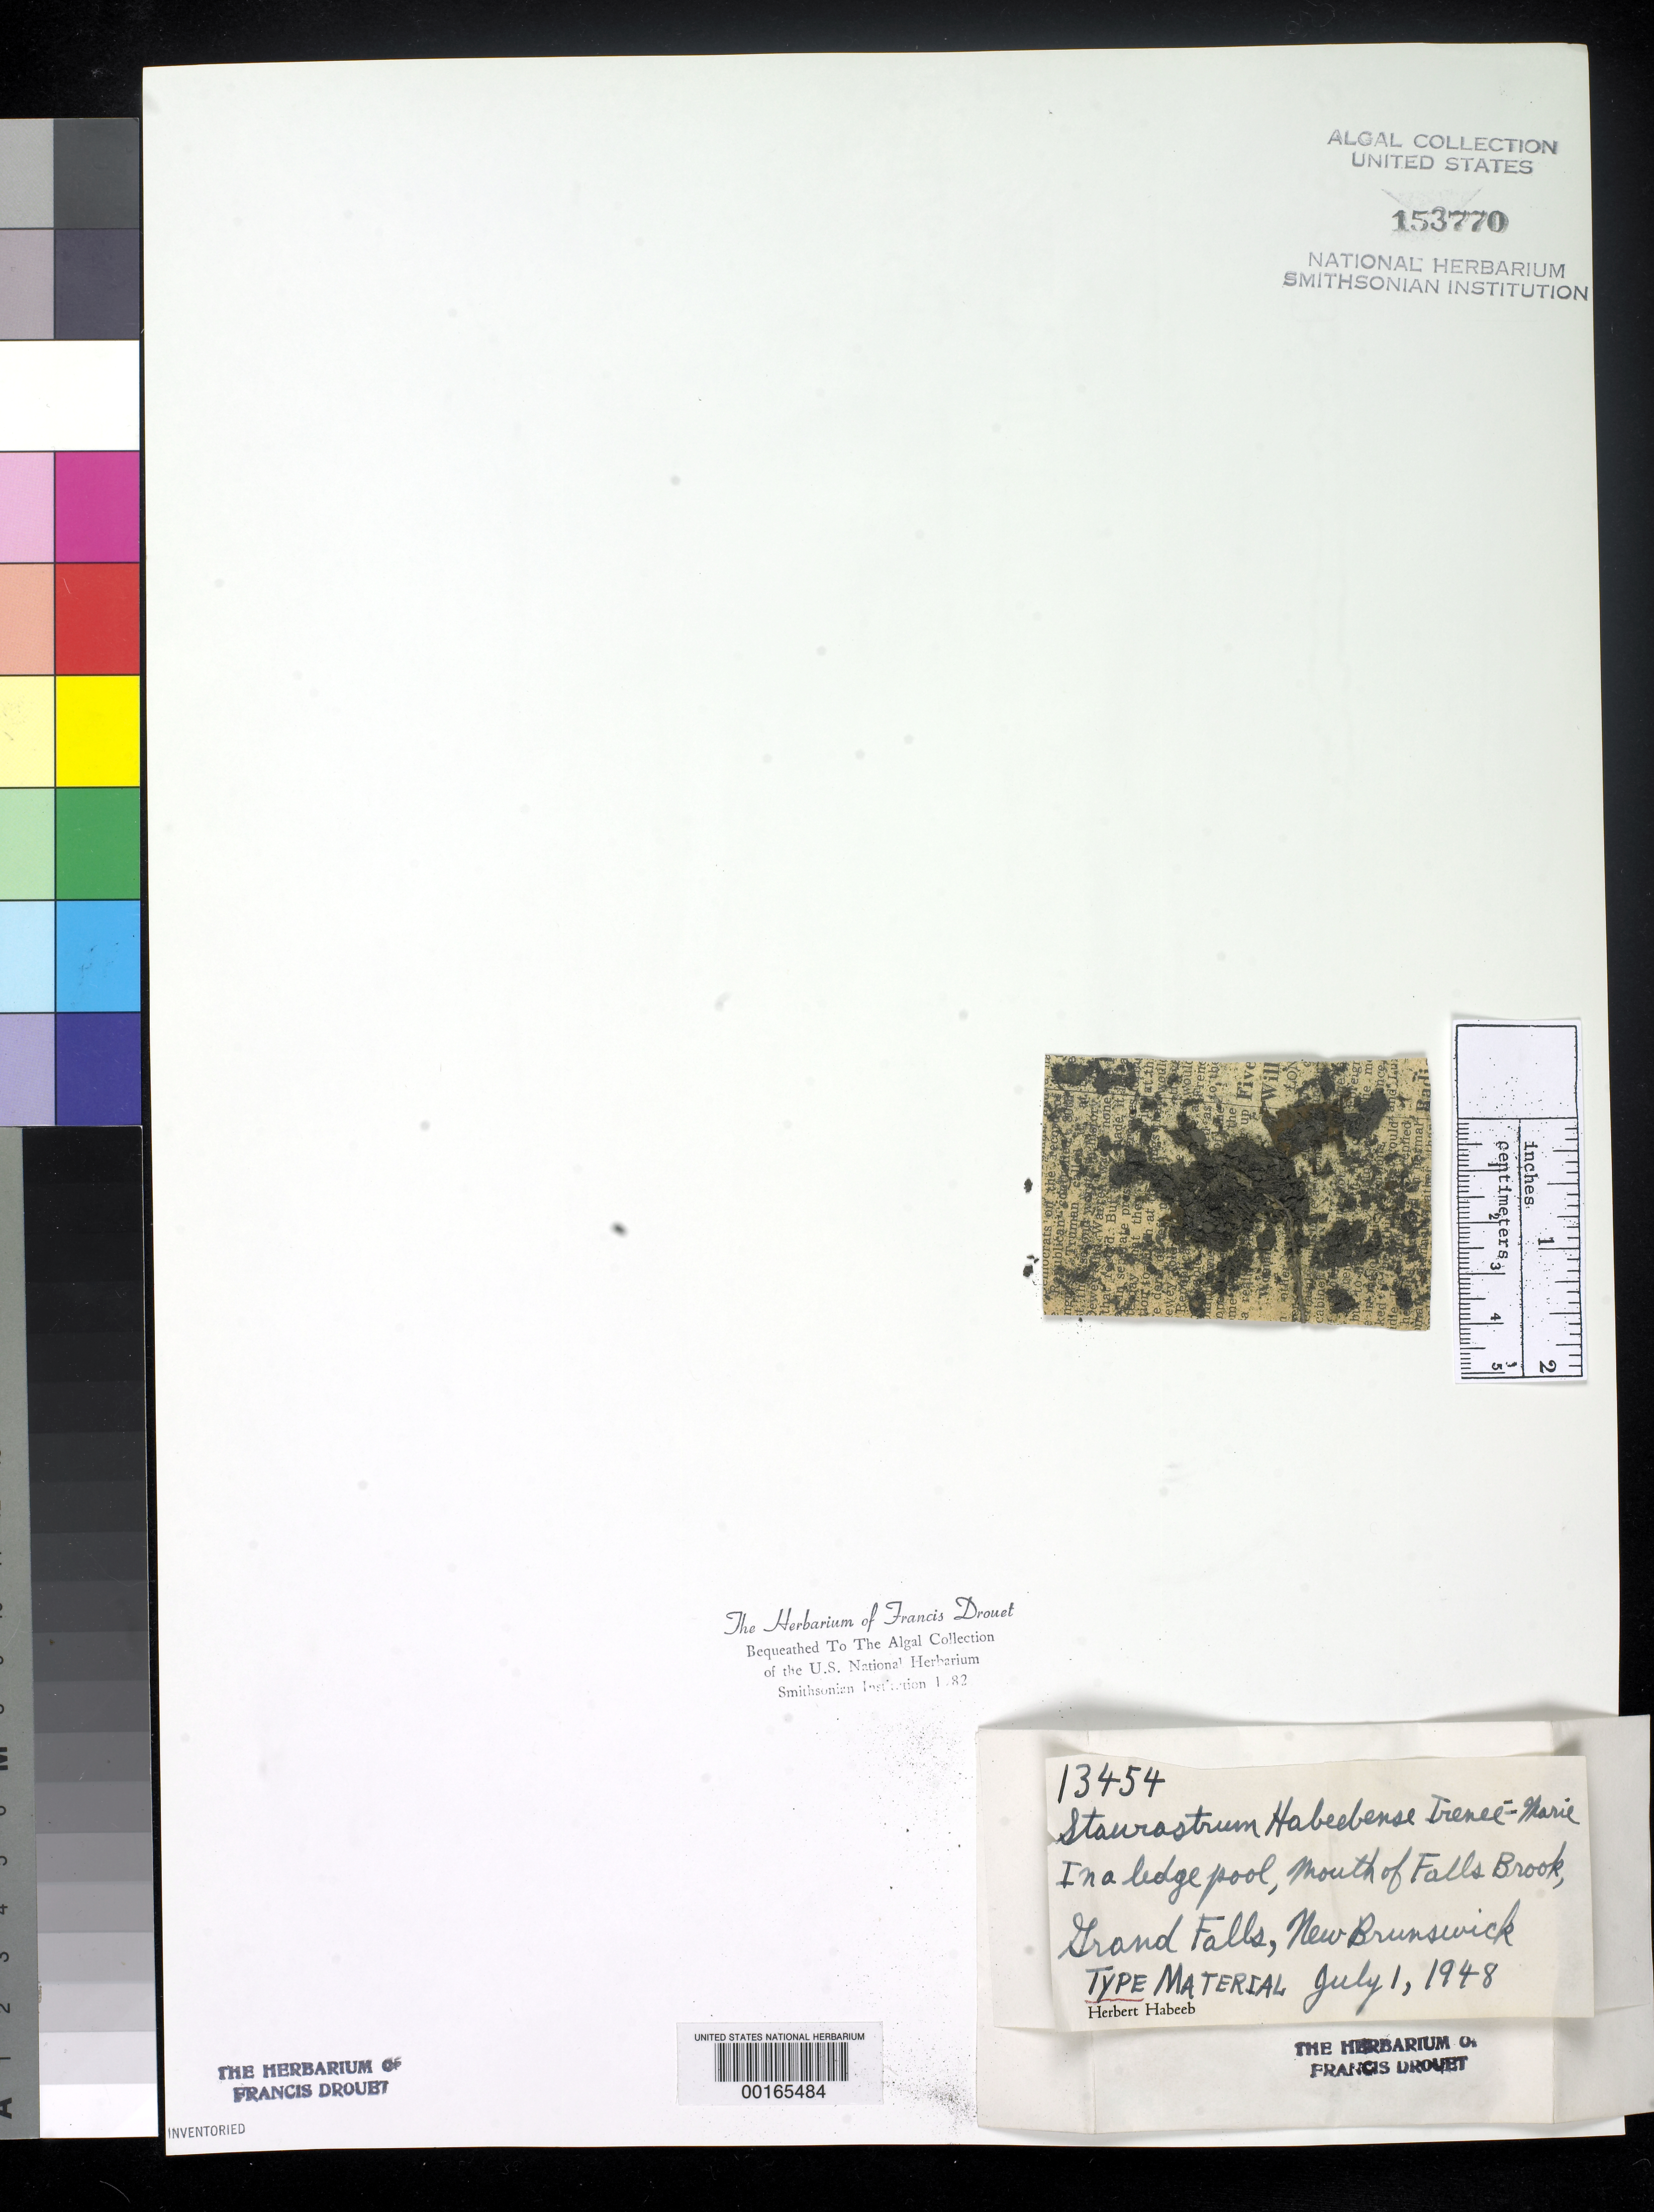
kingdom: Plantae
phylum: Charophyta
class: Zygnematophyceae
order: Zygnematales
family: Desmidiaceae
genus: Staurastrum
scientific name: Staurastrum habeebense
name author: Irenee-Marie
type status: Type Fragment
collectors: H. Habeeb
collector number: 13454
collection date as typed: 01 Jul 1948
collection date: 1948-07-01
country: Canada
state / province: New Brunswick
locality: Falls Brook mouth, Grand Falls.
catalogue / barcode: US 153770